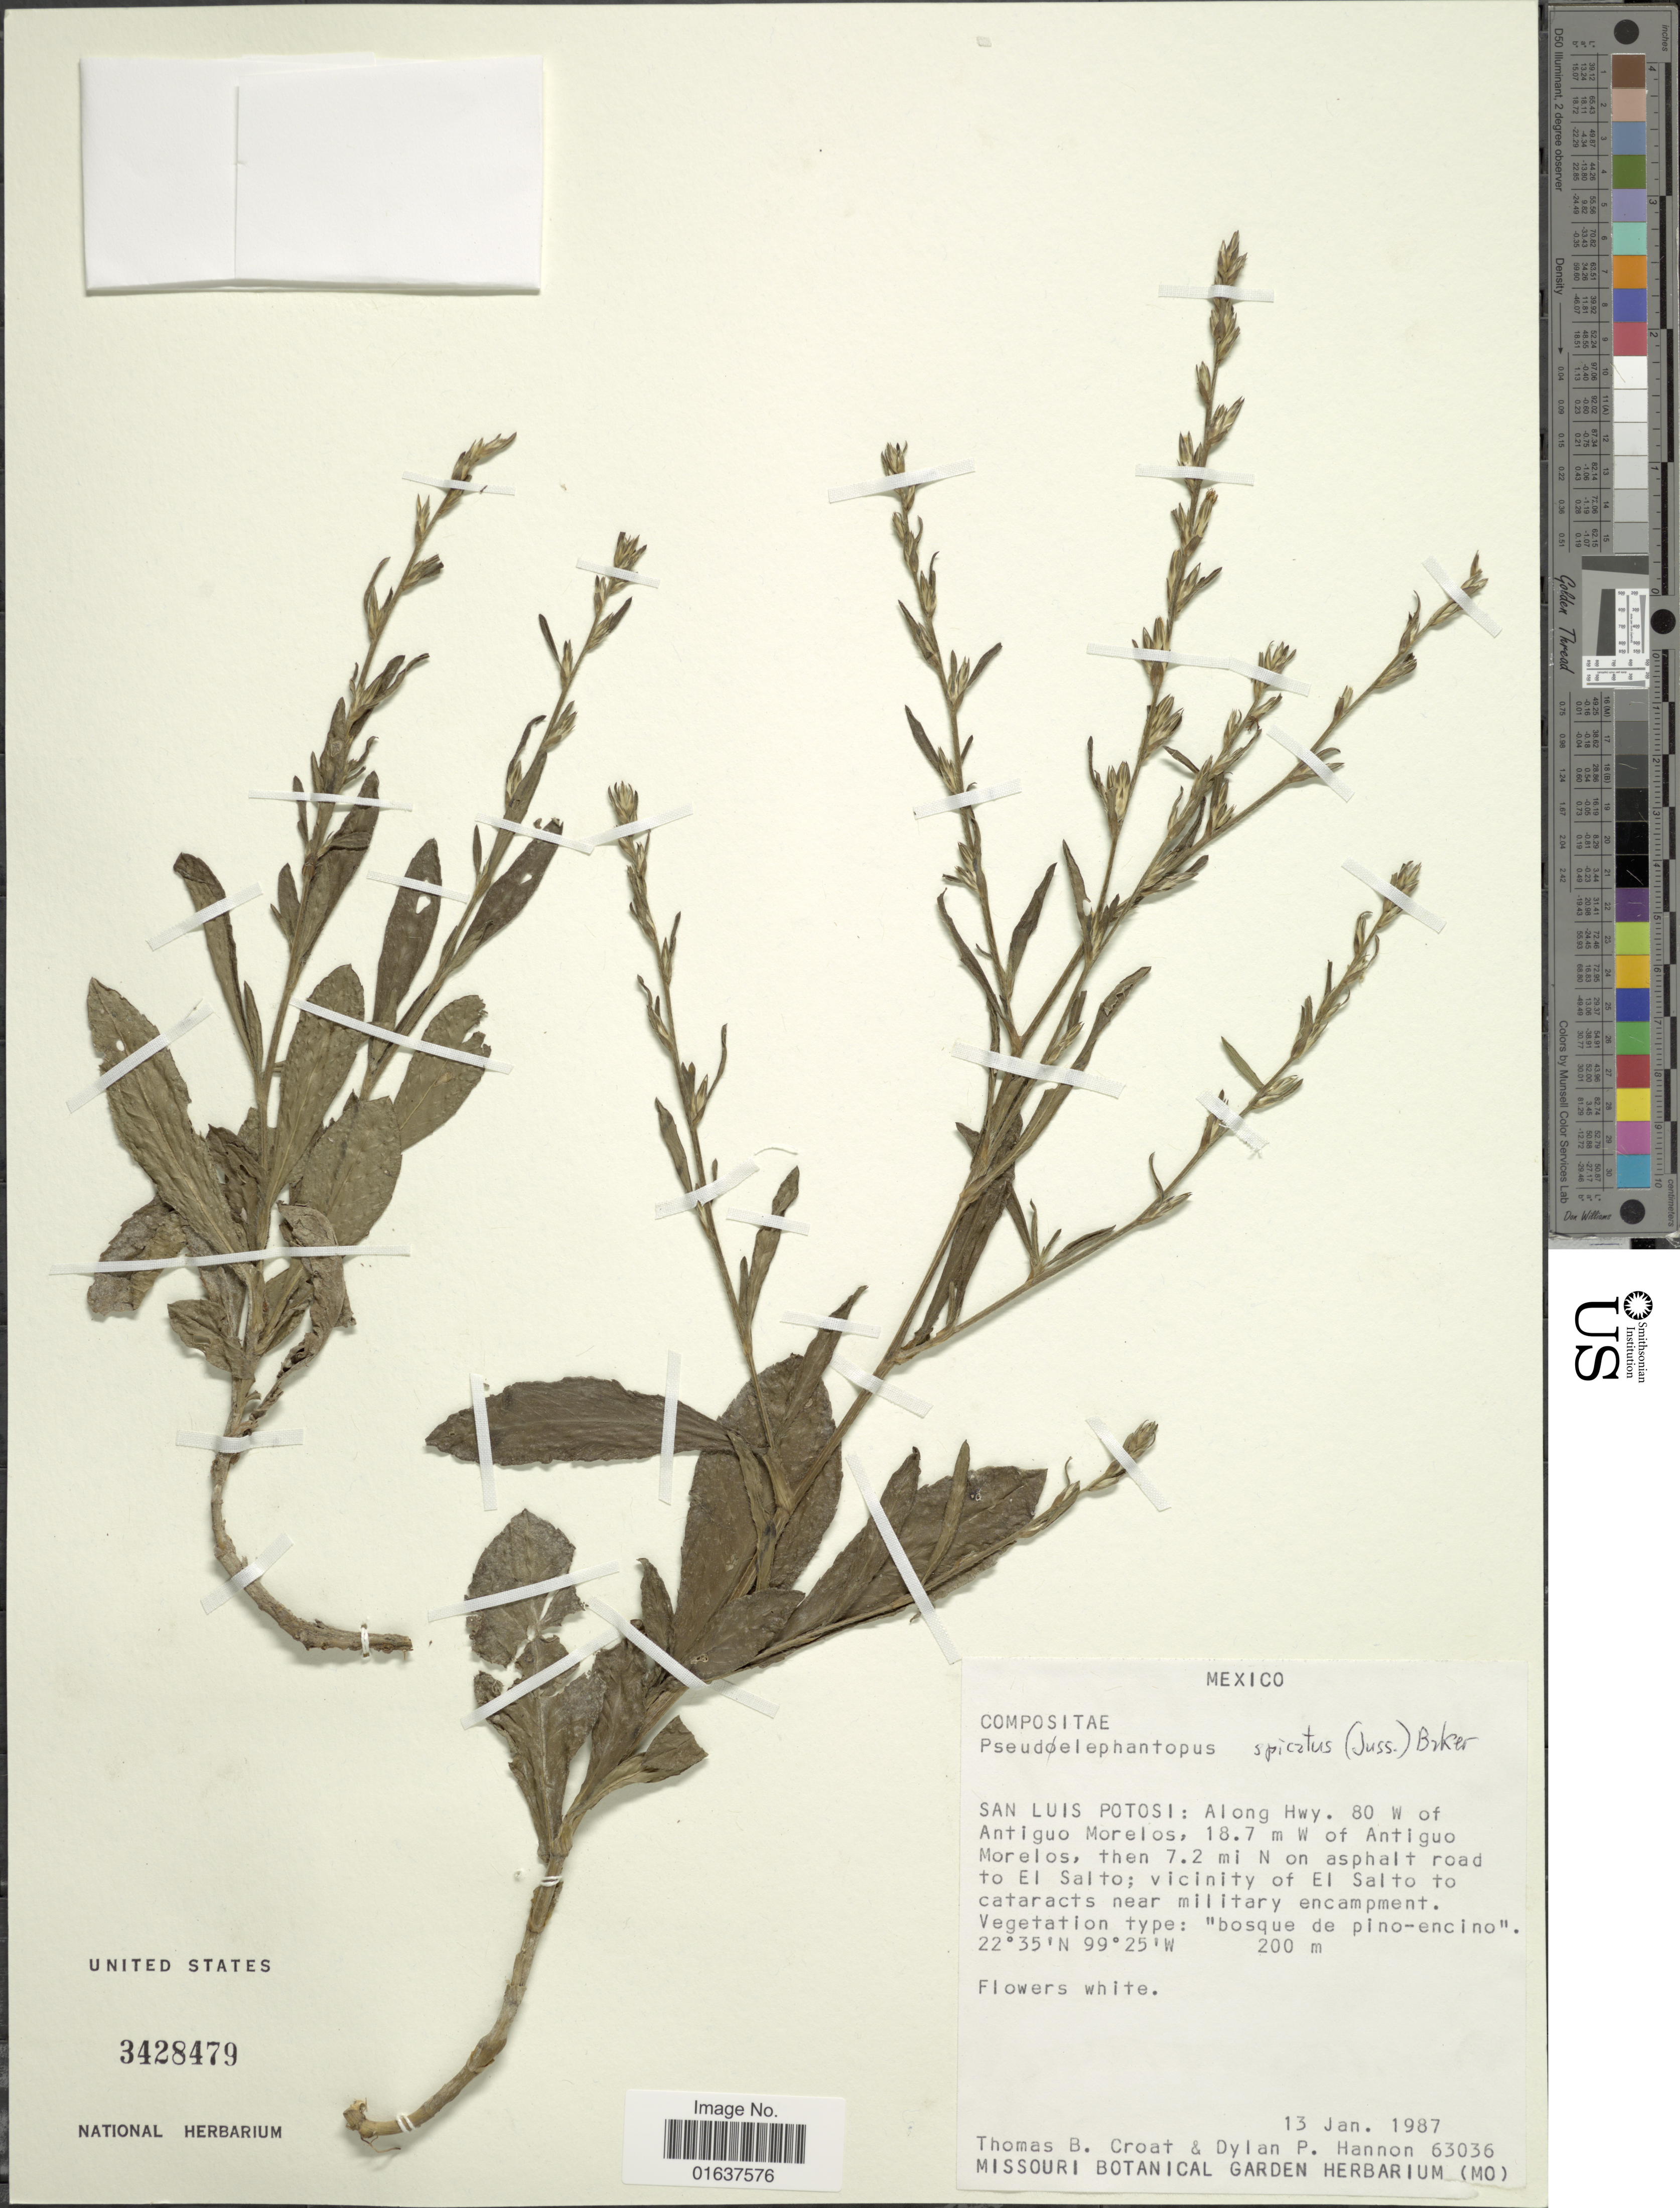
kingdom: Plantae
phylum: Tracheophyta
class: Magnoliopsida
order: Asterales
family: Asteraceae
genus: Pseudelephantopus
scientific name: Pseudelephantopus spicatus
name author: (Juss. ex Aubl.) C.F. Baker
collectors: T. B. Croat & D. Hannon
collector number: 63036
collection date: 1987-01-13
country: Mexico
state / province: San Luis Potosí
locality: Along hwy. 80 W of Antiguo Morelos, 18.7 m W of Antiguo Morelos, then 7.2 mi N on asphalt road to El Salto; vicinity of El salto to cataracts near military encampment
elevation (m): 200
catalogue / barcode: US 3428479